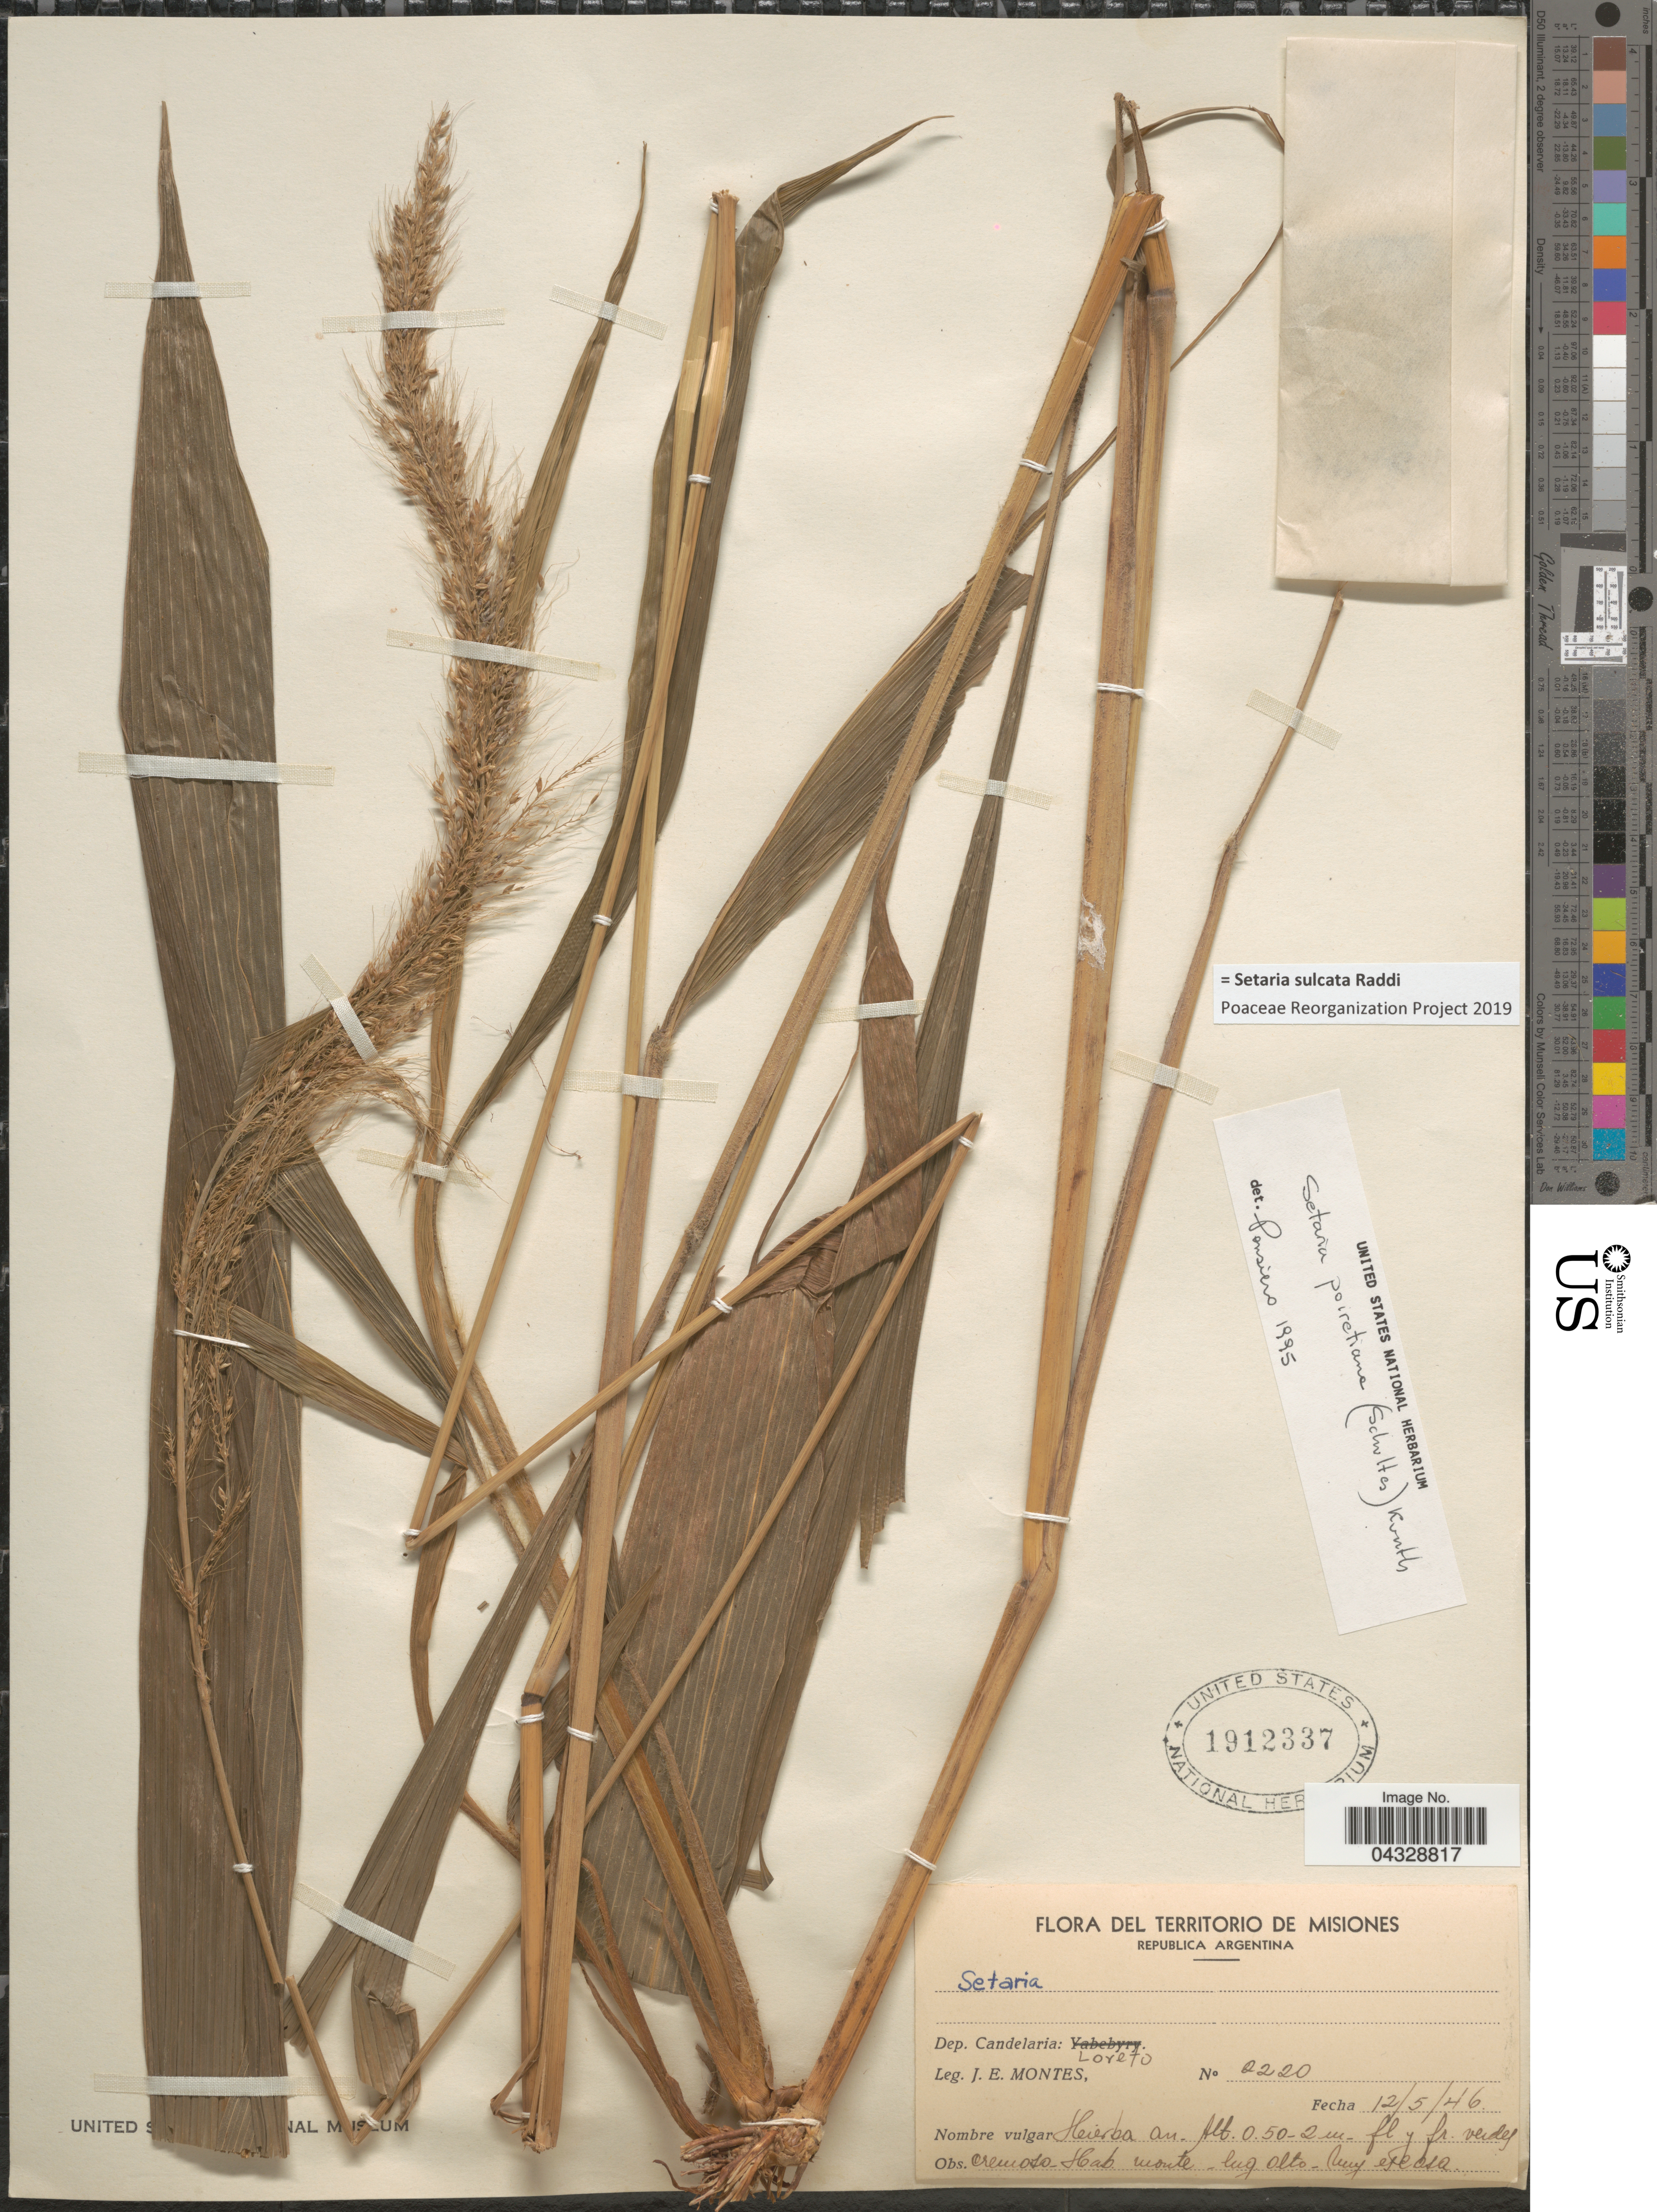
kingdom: Plantae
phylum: Tracheophyta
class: Liliopsida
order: Poales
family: Poaceae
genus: Setaria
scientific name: Setaria sulcata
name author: Raddi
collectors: J. E. Montes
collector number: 2220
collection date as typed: Transcribed d/m/y: 12/5/46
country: Argentina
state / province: Misiones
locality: Republica Argentina. Dep. Candelaria: Loreto.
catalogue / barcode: US 1912337